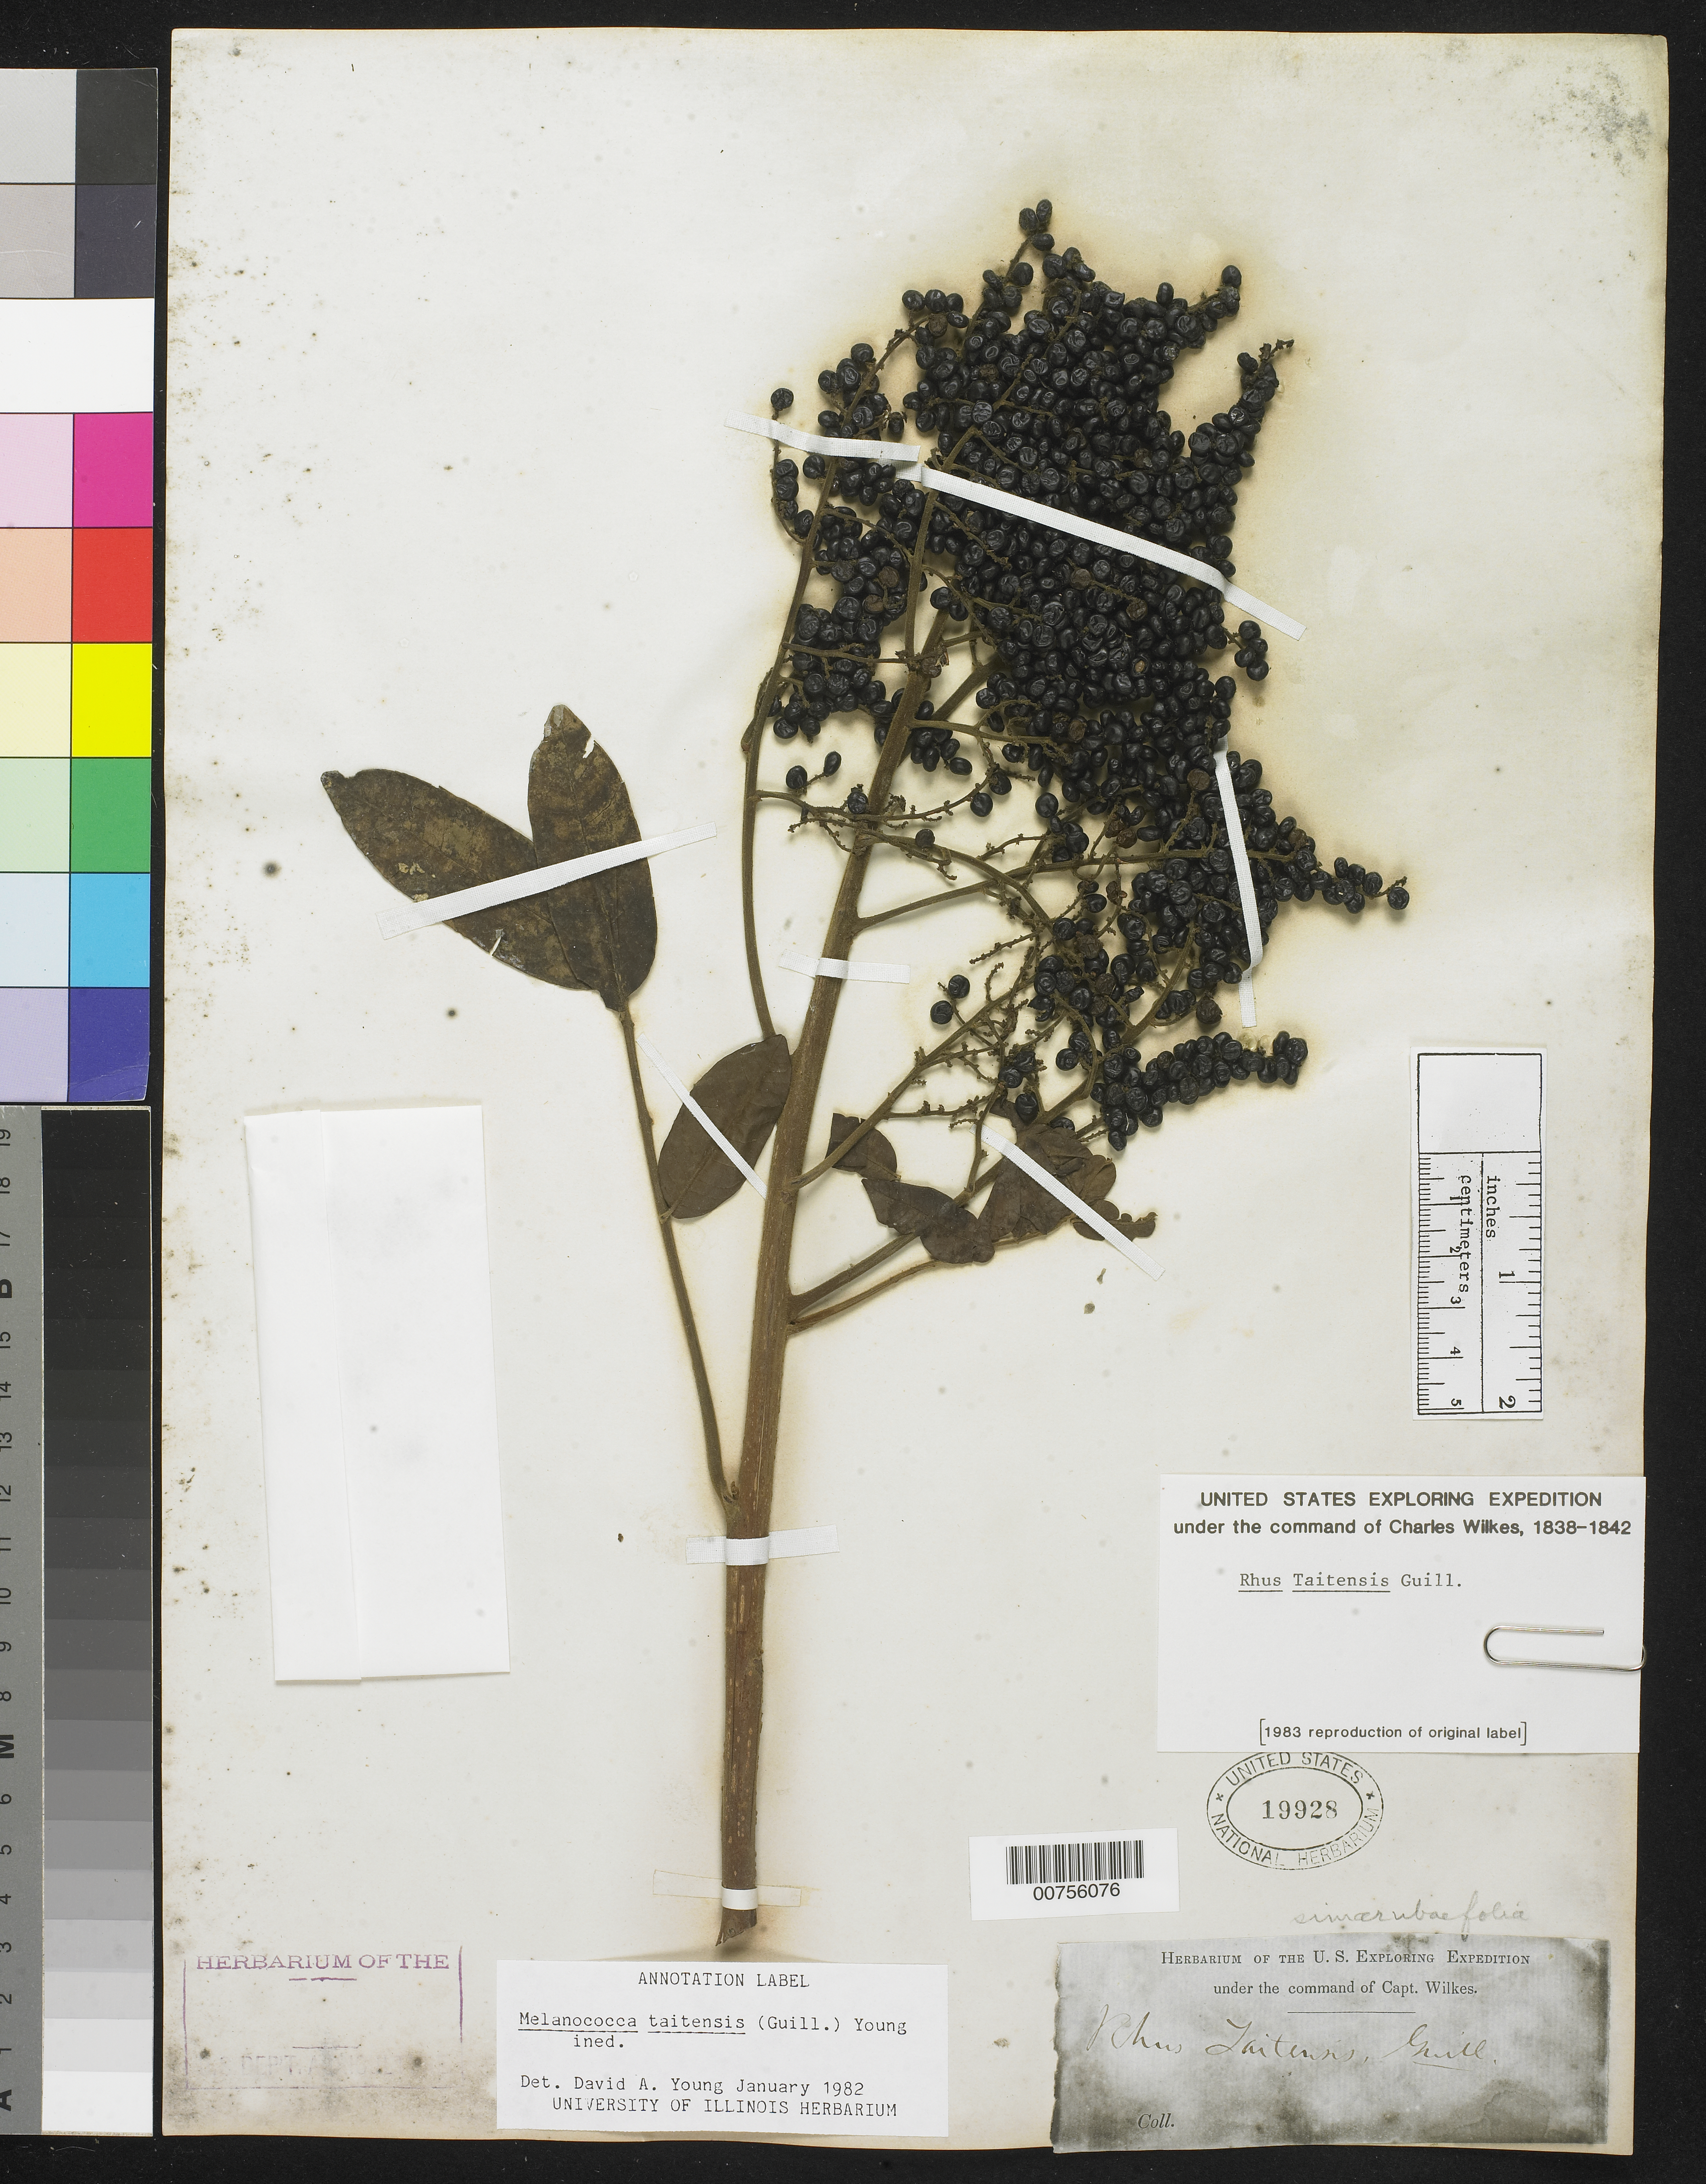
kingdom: Plantae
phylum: Tracheophyta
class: Magnoliopsida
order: Sapindales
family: Anacardiaceae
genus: Rhus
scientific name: Rhus taitensis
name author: Guill.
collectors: Wilkes Explor. Exped.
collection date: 1838/1842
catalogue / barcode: US 19928